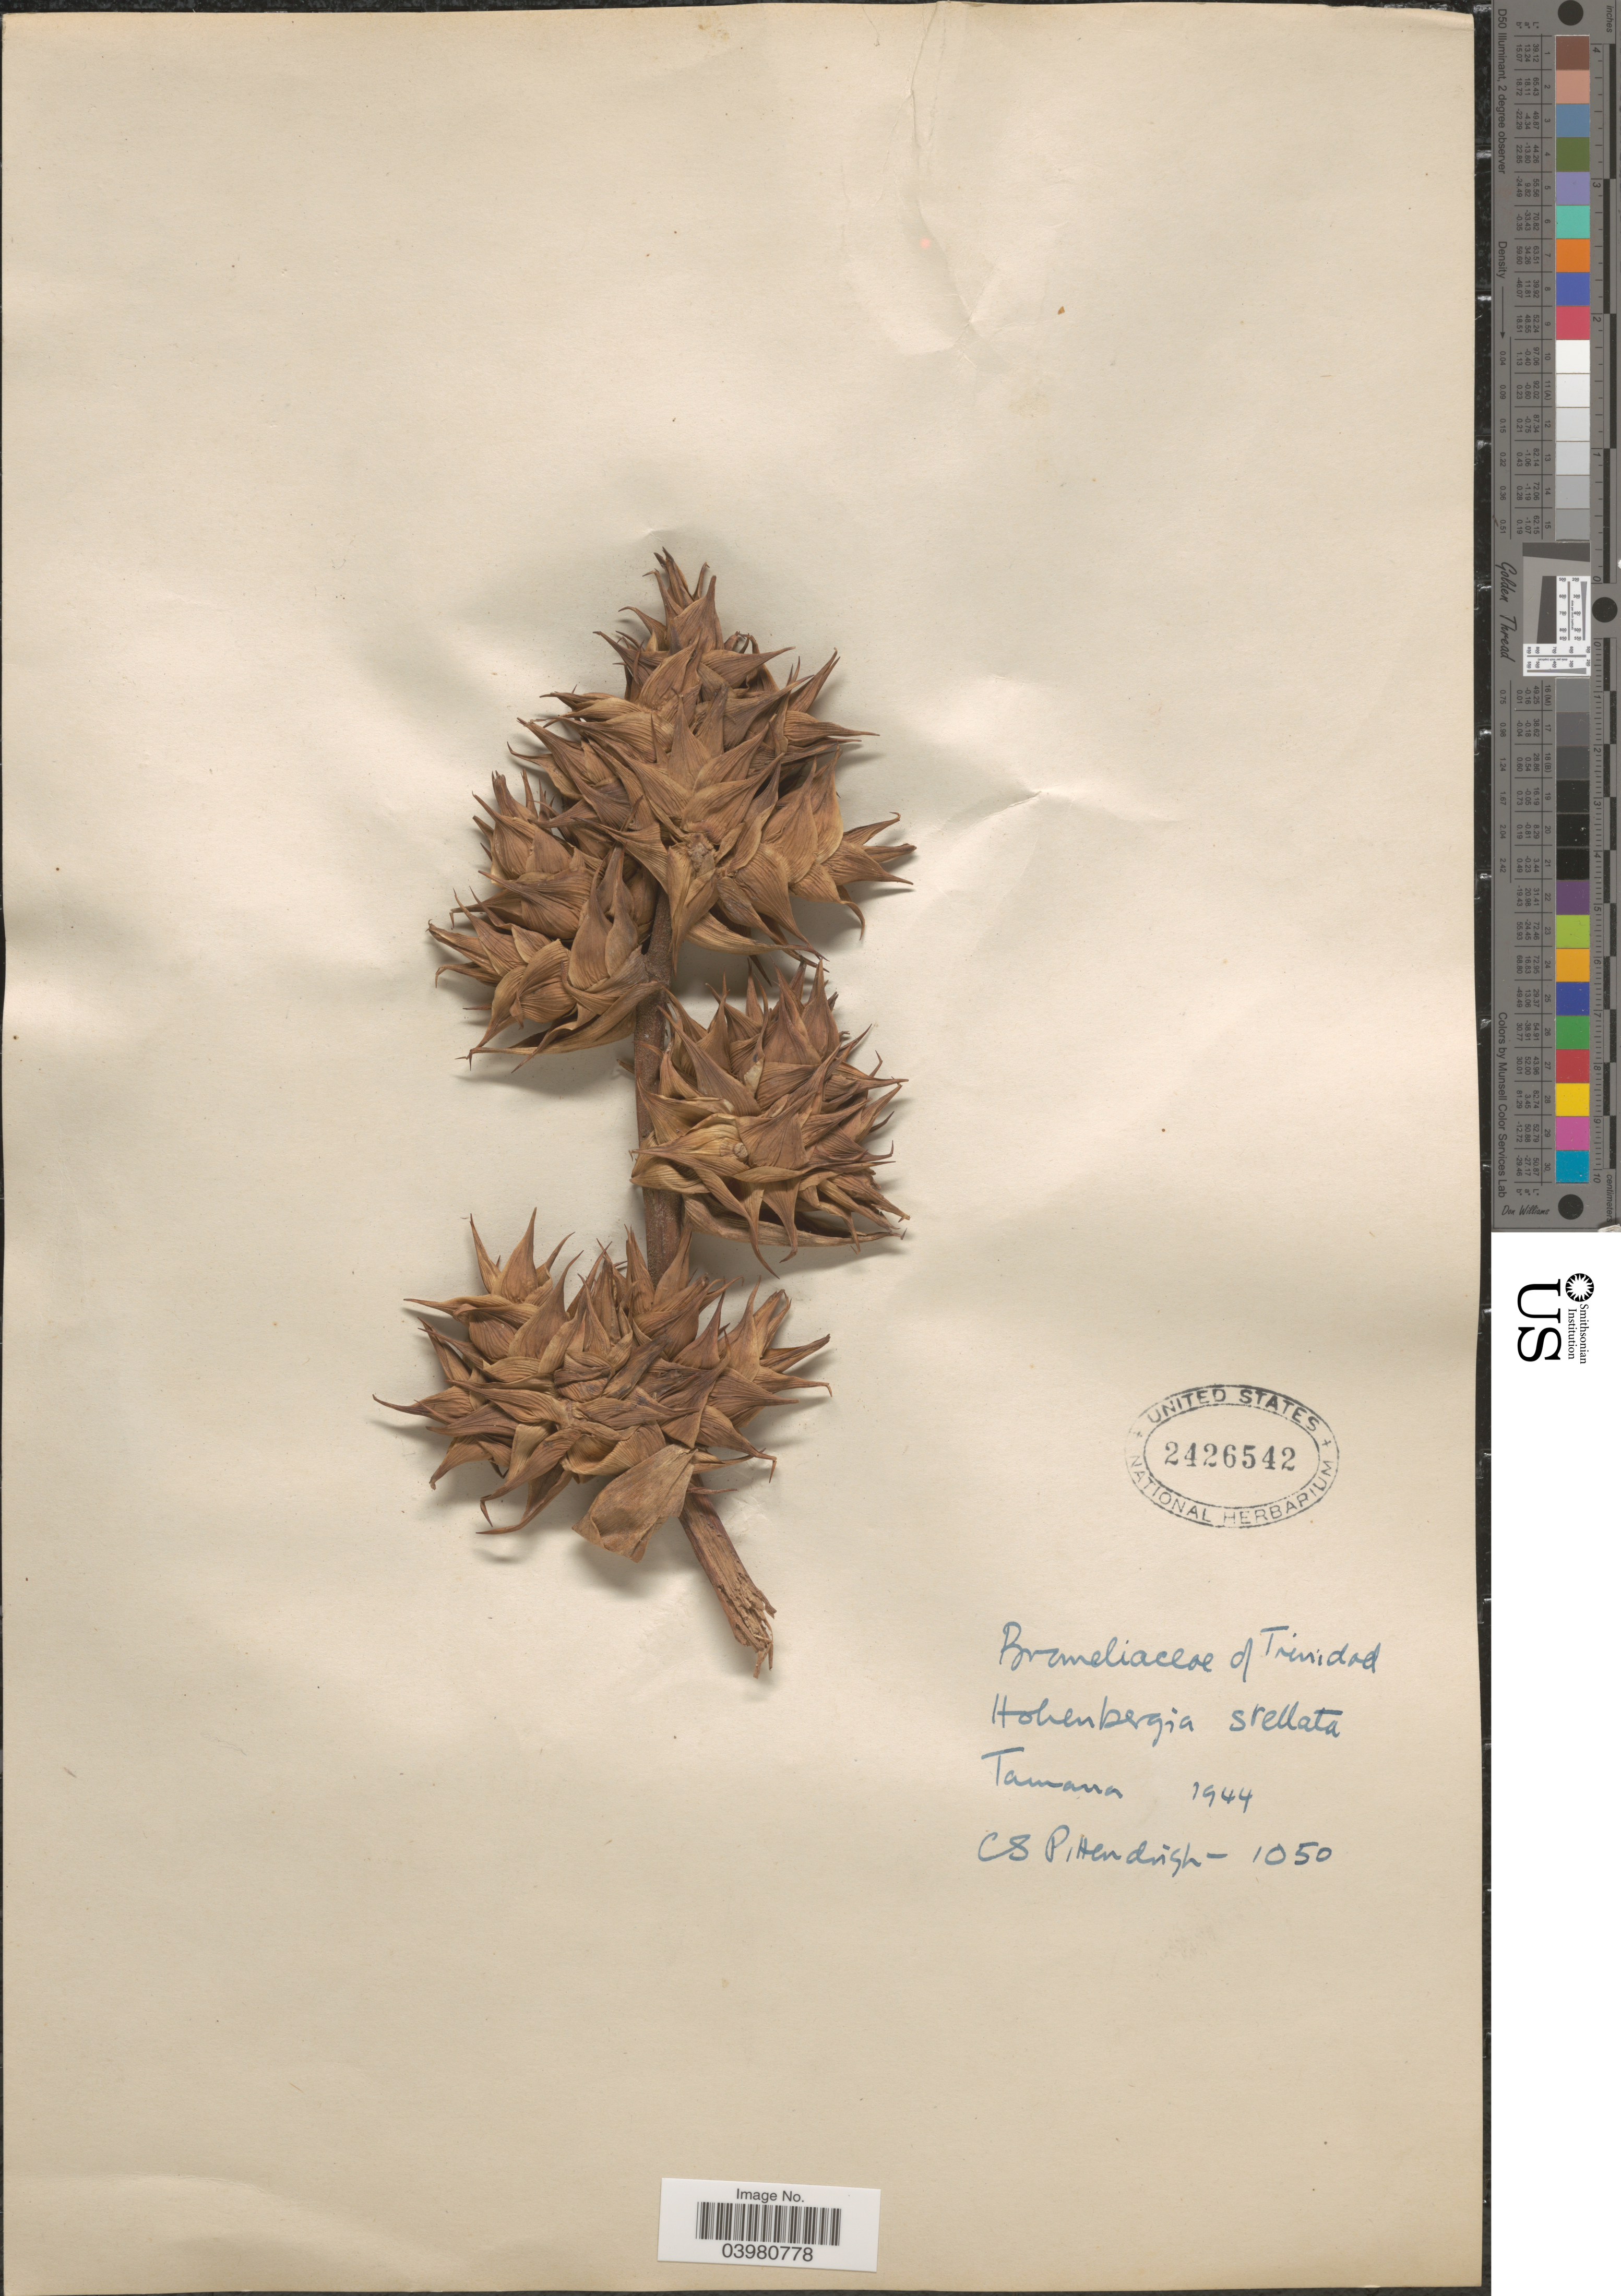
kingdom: Plantae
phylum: Tracheophyta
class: Liliopsida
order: Poales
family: Bromeliaceae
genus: Hohenbergia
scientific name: Hohenbergia stellata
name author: Schult. & Schult. f.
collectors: C. Pittendrigh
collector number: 1050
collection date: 1944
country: Trinidad and Tobago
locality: Trinidad. Tamana.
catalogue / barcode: US 2426542